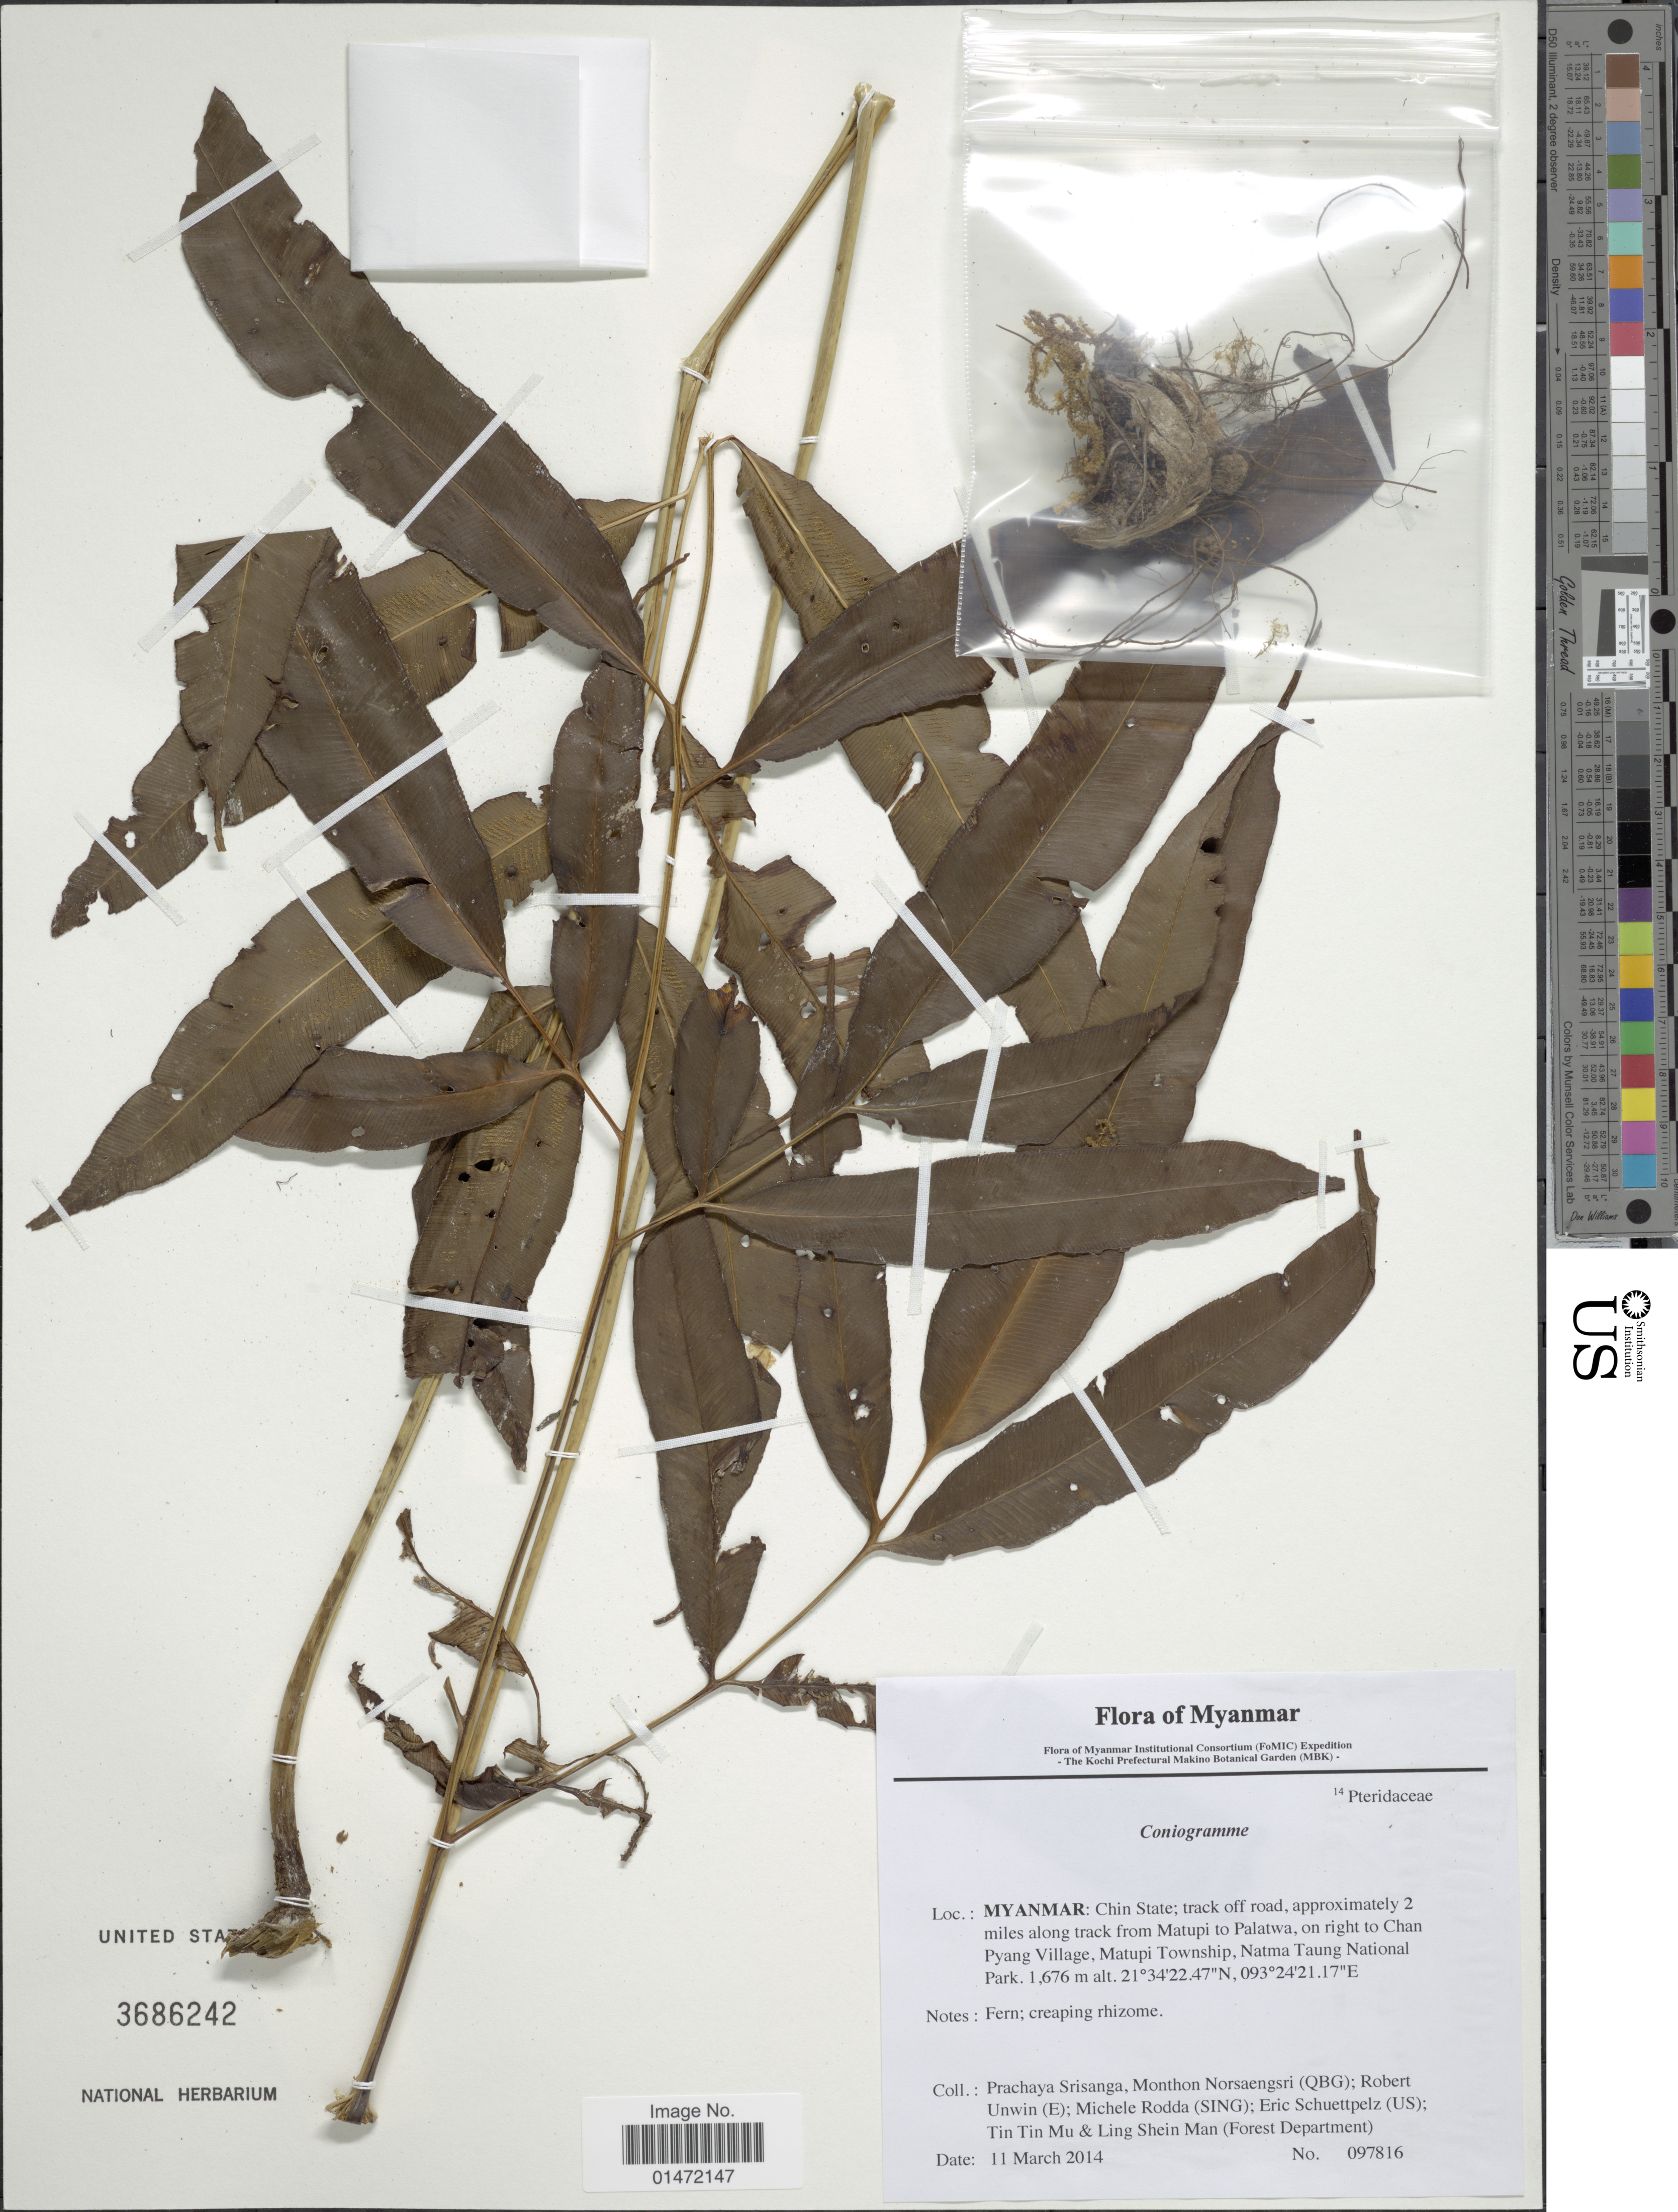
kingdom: Plantae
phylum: Tracheophyta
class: Polypodiopsida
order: Polypodiales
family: Pteridaceae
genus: Coniogramme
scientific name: Coniogramme sp.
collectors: P. Srisanga, M. Norsaengsri, R. Unwin, Tin Tin Mu & et al.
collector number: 97816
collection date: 2014-03-11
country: Myanmar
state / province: Chin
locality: Track off road, approximately 2 miles along track from Matupi to Palatwa, on right to Chan Pyang Village, Matupi Township, Natma Taung National Park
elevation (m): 1676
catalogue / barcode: US 3686242